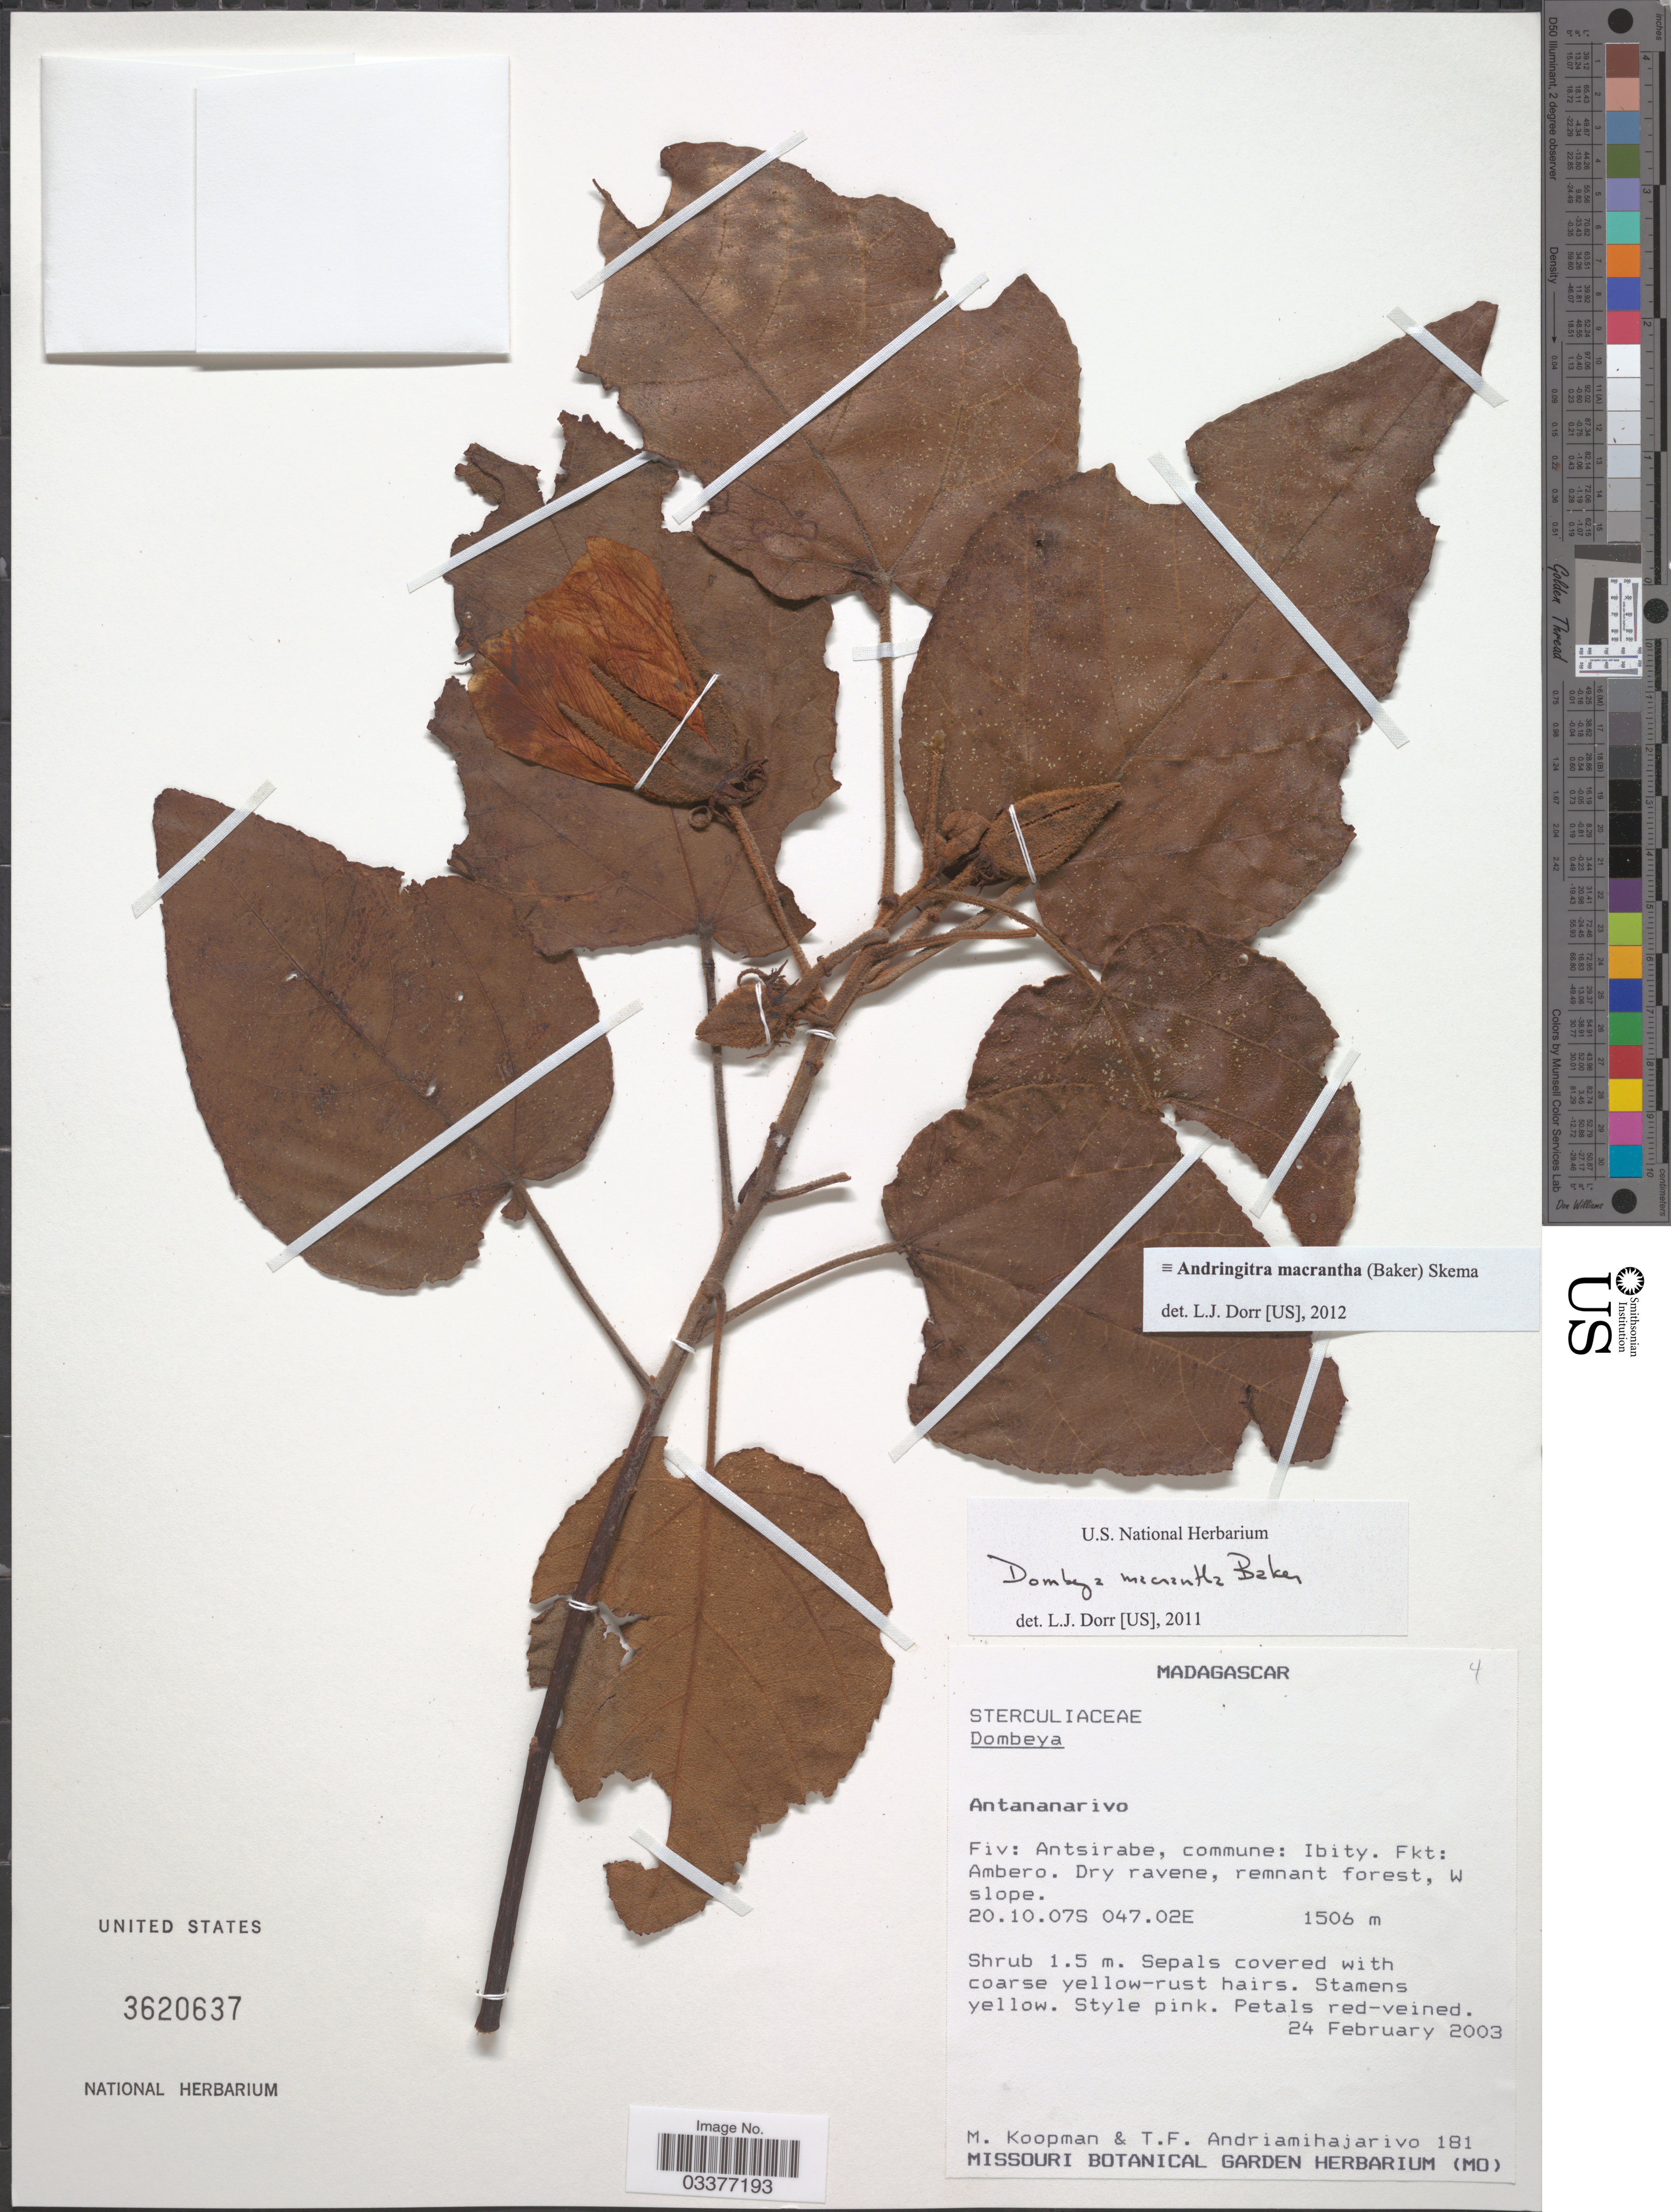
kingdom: Plantae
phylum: Tracheophyta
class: Magnoliopsida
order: Malvales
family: Malvaceae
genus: Andringitra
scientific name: Andringitra macrantha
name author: (Baker) Skema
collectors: M. M. Koopman & T. Andriamihajarivo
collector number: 181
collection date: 2003-02-24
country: Madagascar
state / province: Vakinankaratra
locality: Fiv: Antsirabe, commune: Ibity. Fkt: Ambero.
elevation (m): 1506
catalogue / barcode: US 3620637